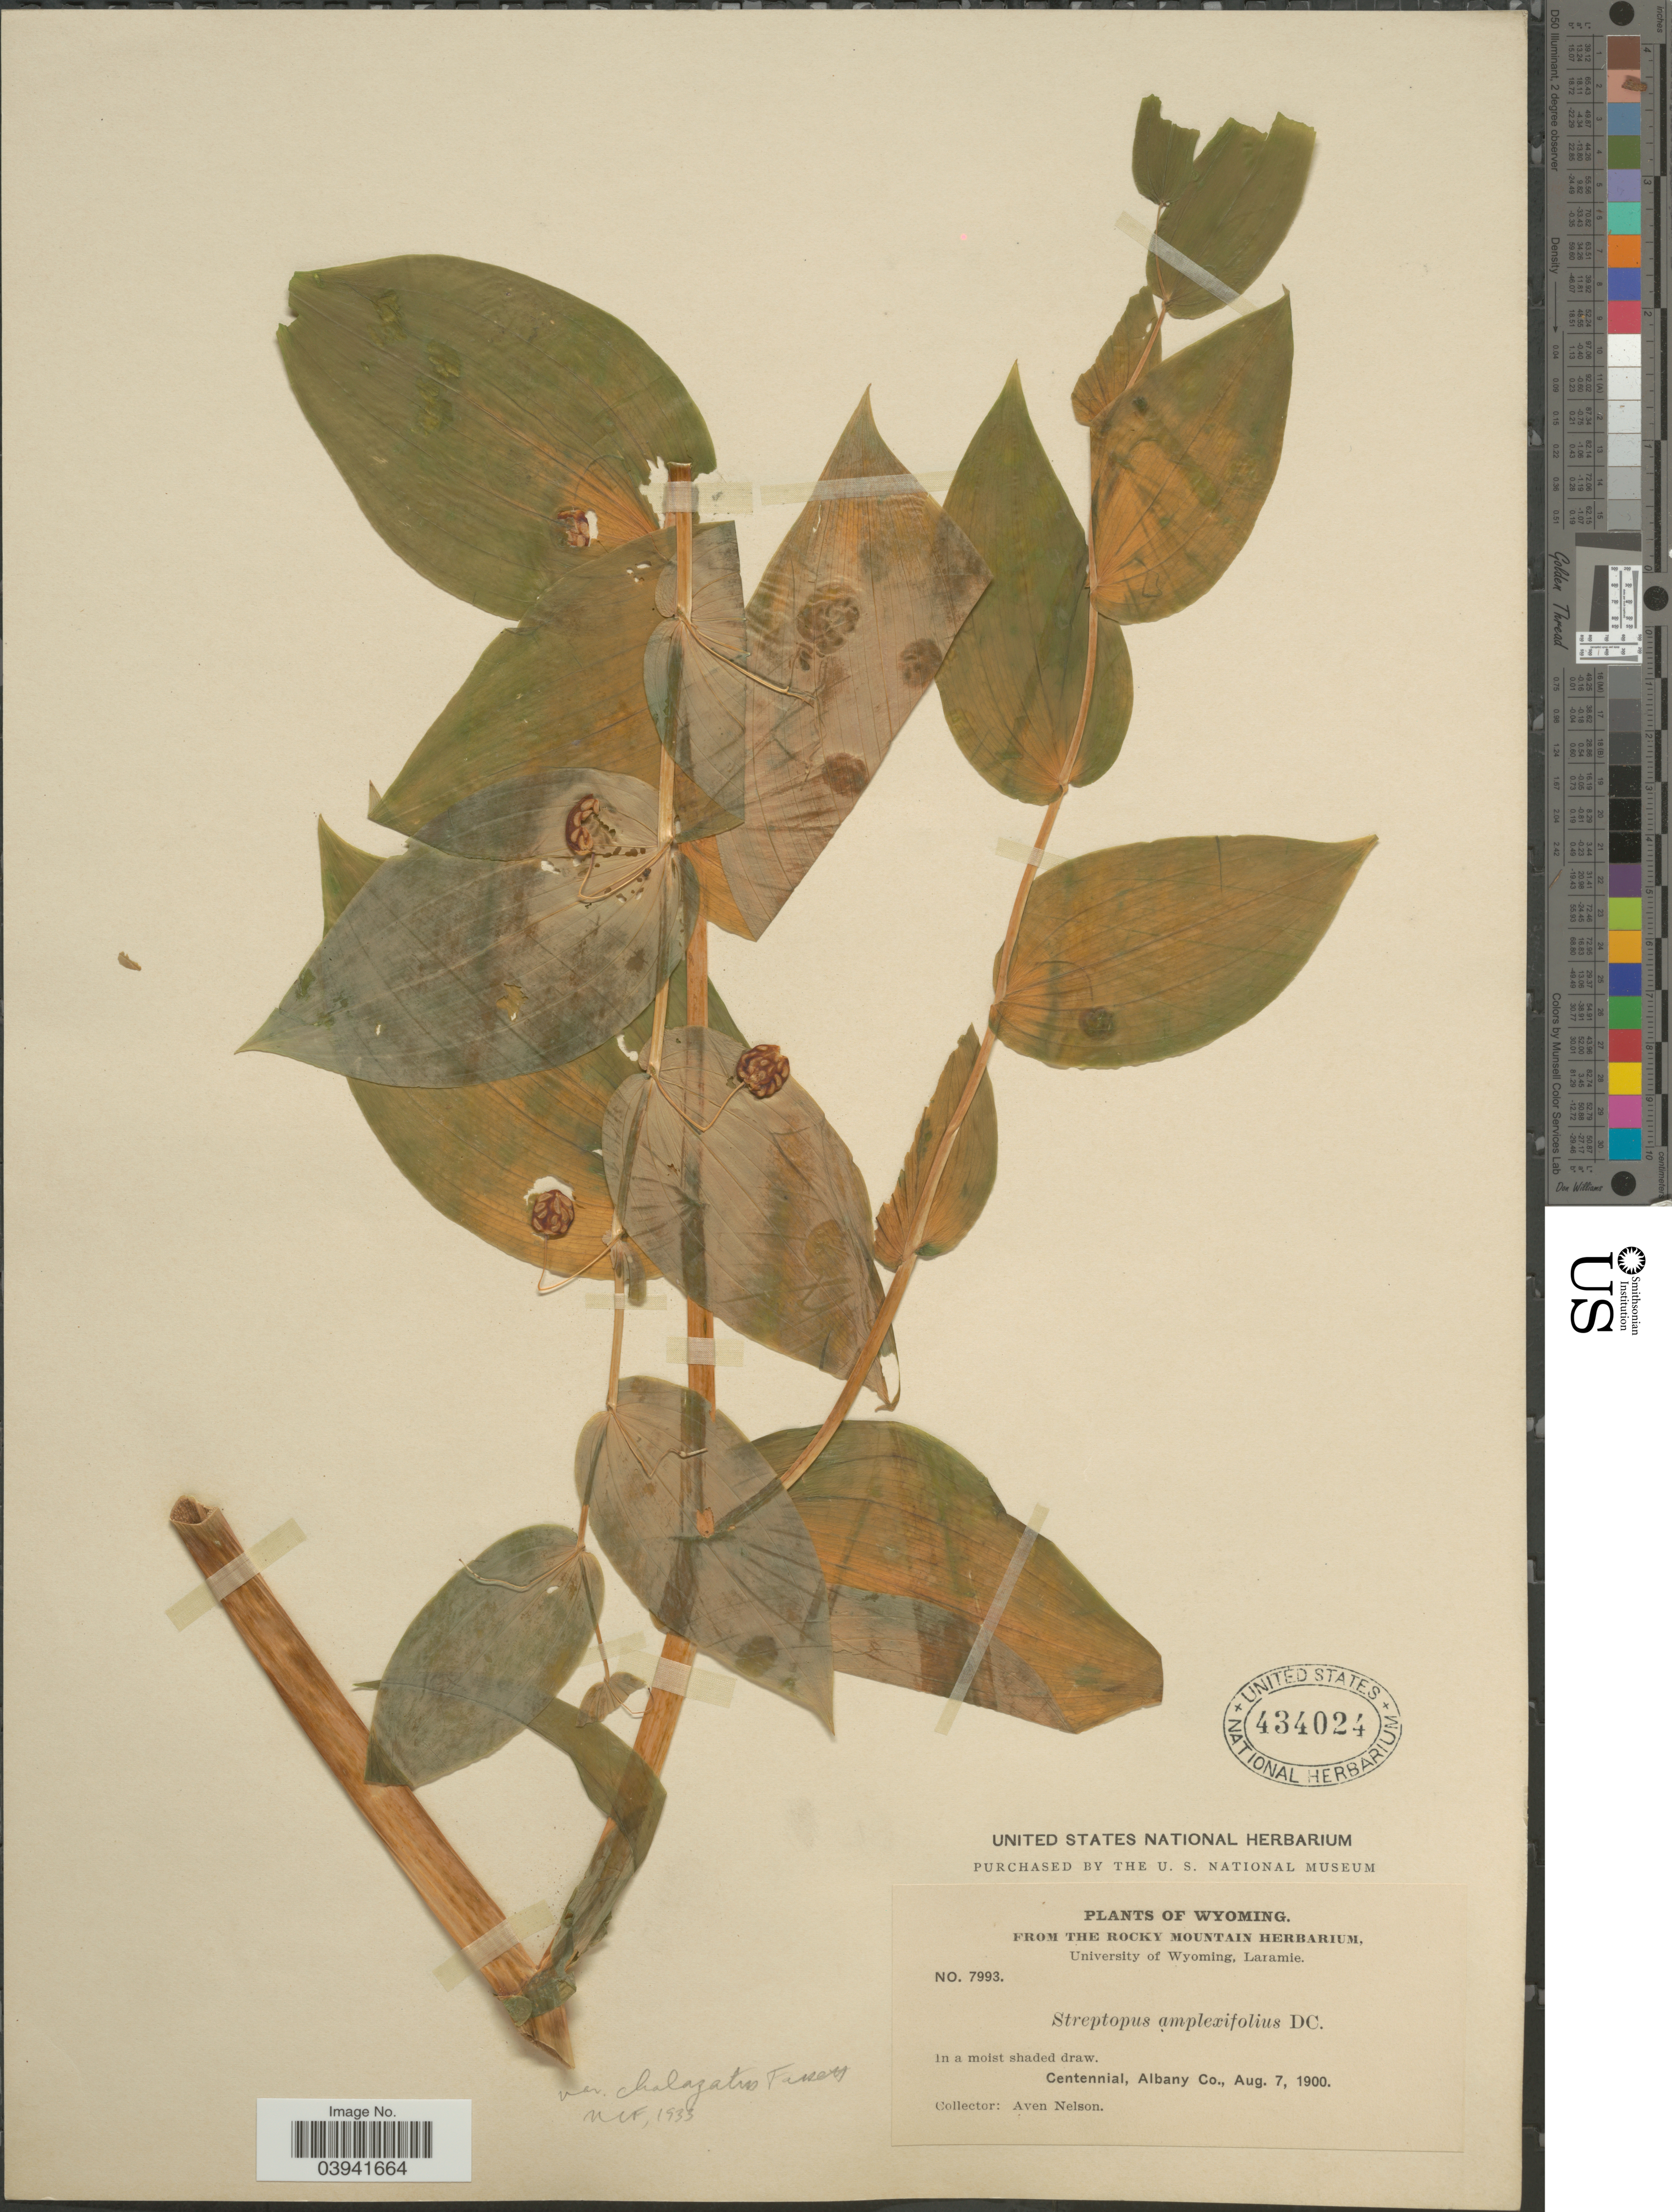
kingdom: Plantae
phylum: Tracheophyta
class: Liliopsida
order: Liliales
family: Liliaceae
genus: Streptopus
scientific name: Streptopus amplexifolius var. chalazatus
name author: Fassett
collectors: A. Nelson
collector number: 7993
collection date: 1900-08-07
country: United States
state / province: Wyoming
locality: Centennial, Albany Co.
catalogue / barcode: US 434024